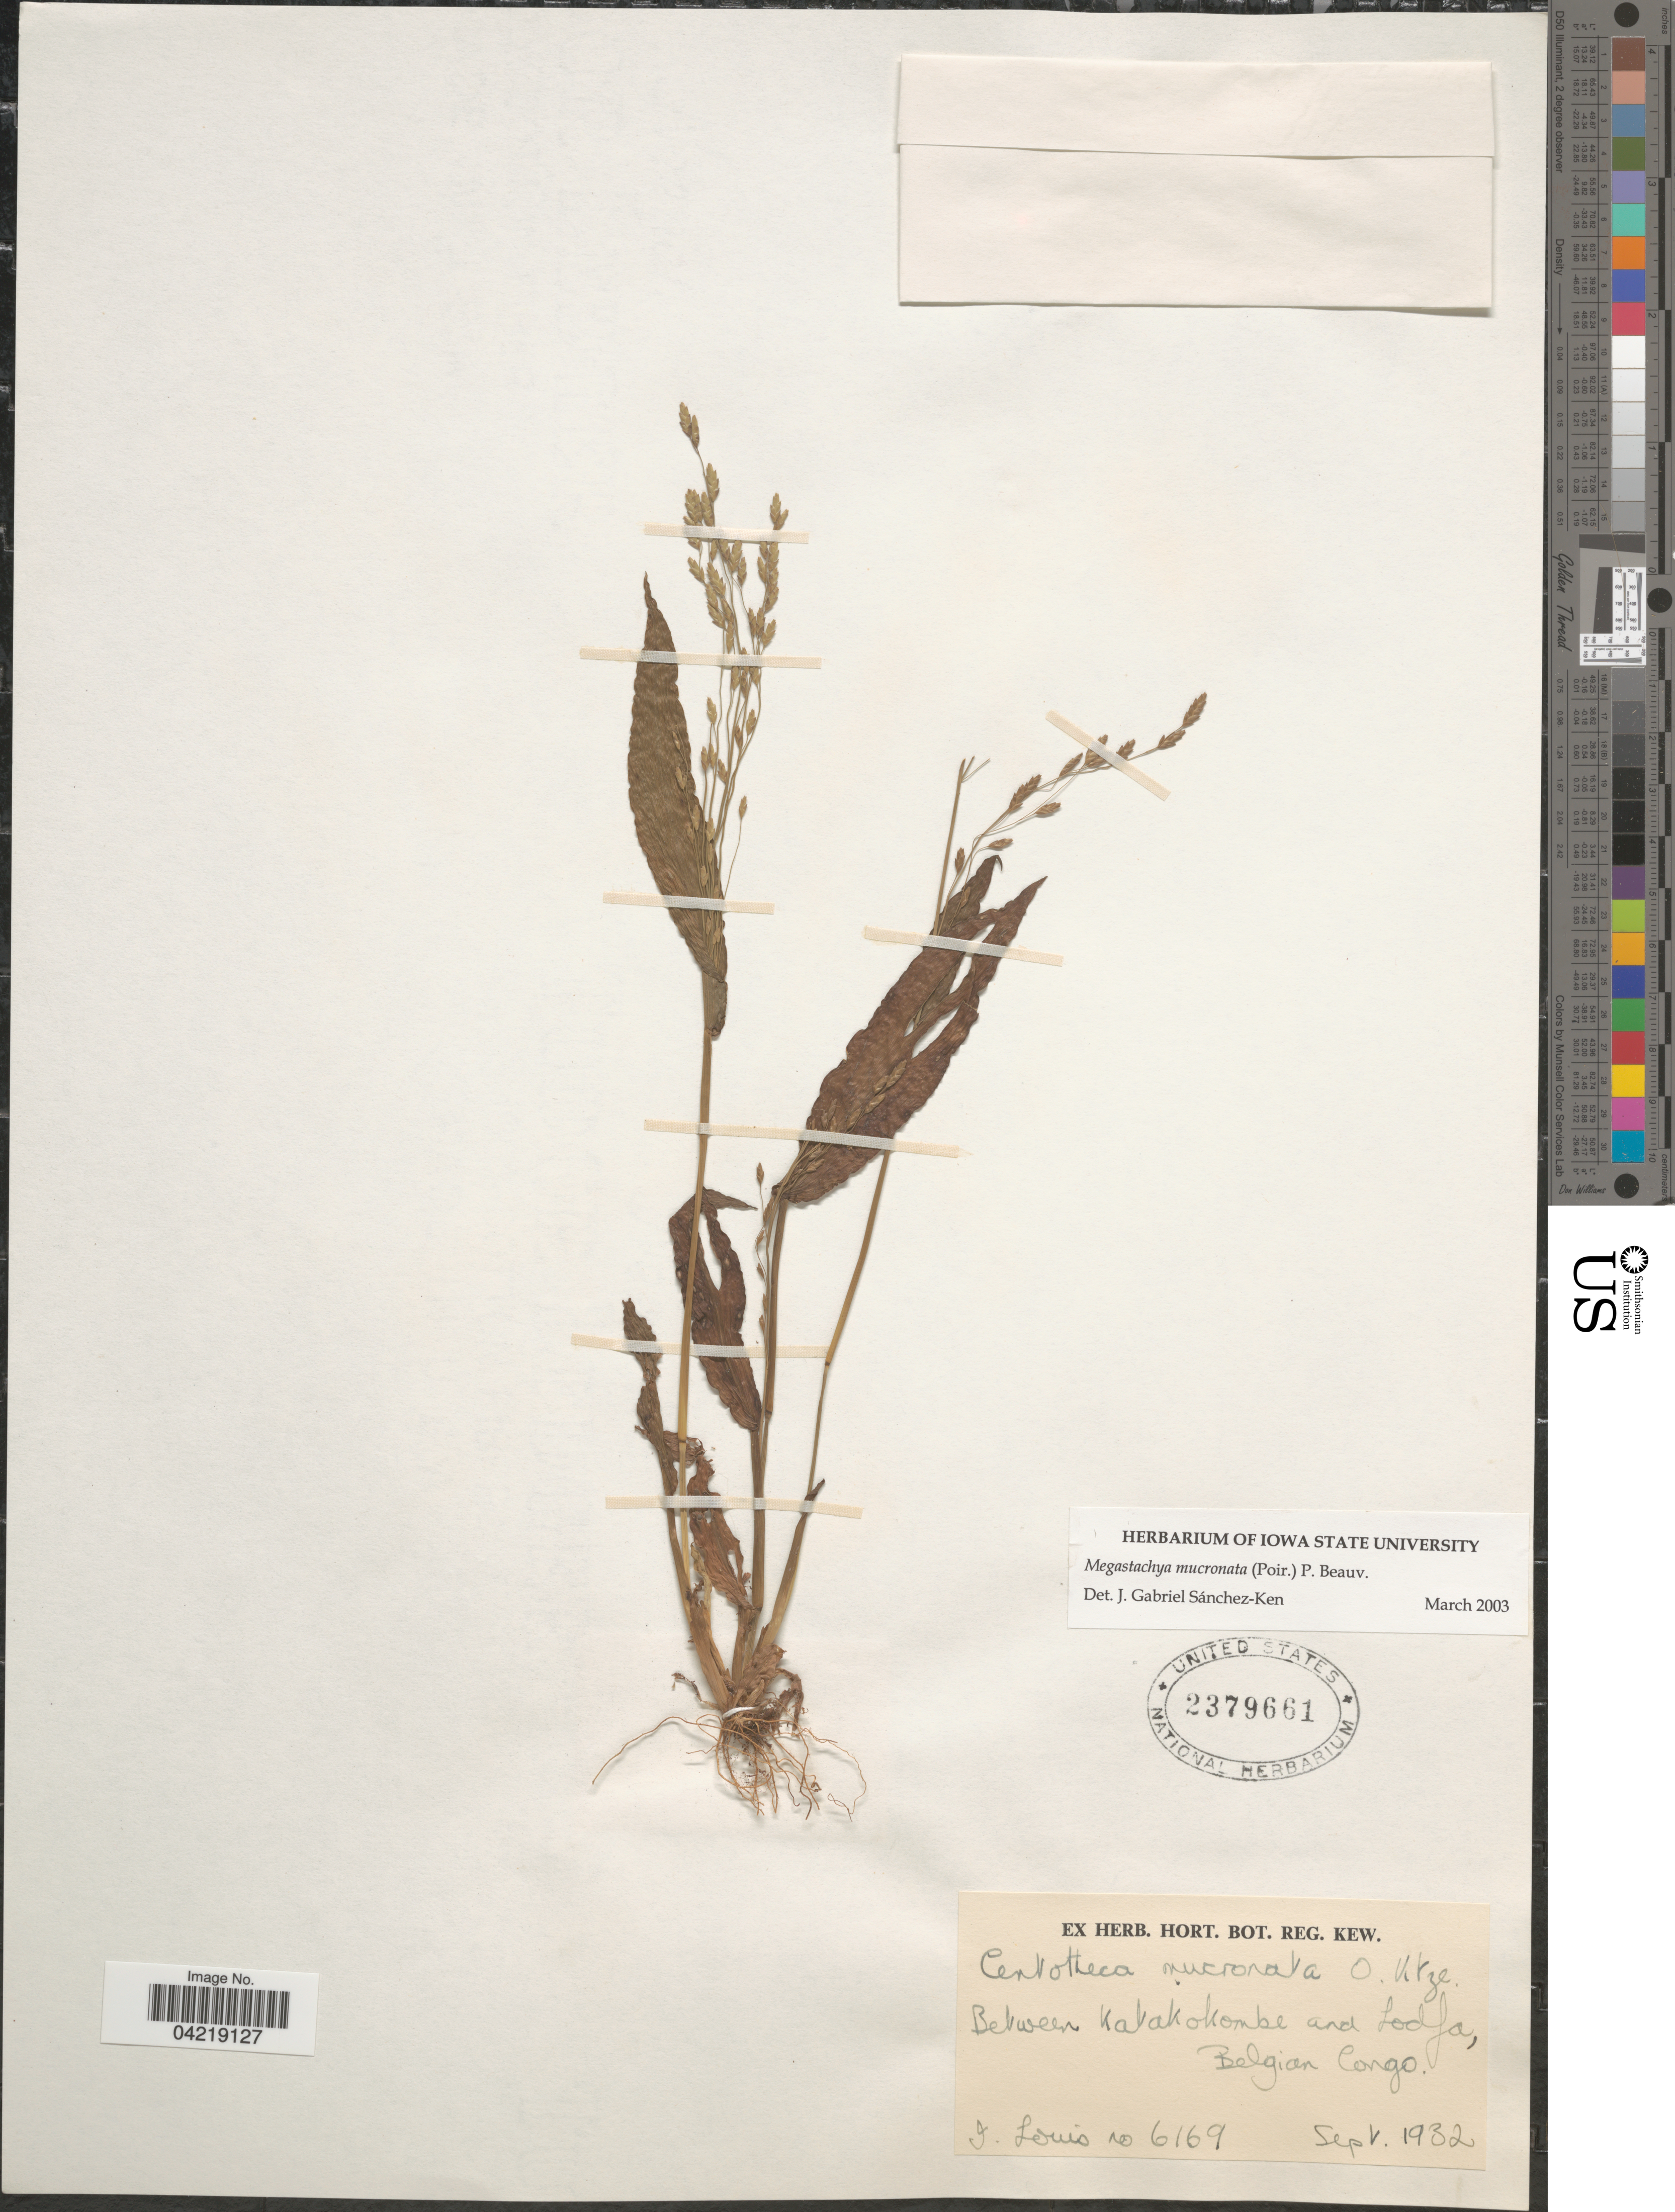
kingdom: Plantae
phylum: Tracheophyta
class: Liliopsida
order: Poales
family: Poaceae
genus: Megastachya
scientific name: Megastachya mucronata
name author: (Poir.) P. Beauv.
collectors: J. Louis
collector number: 6169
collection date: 1932-09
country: Congo, Democratic Republic of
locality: Between Katakokombe and Lodja, Belgian Congo.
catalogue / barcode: US 2379661